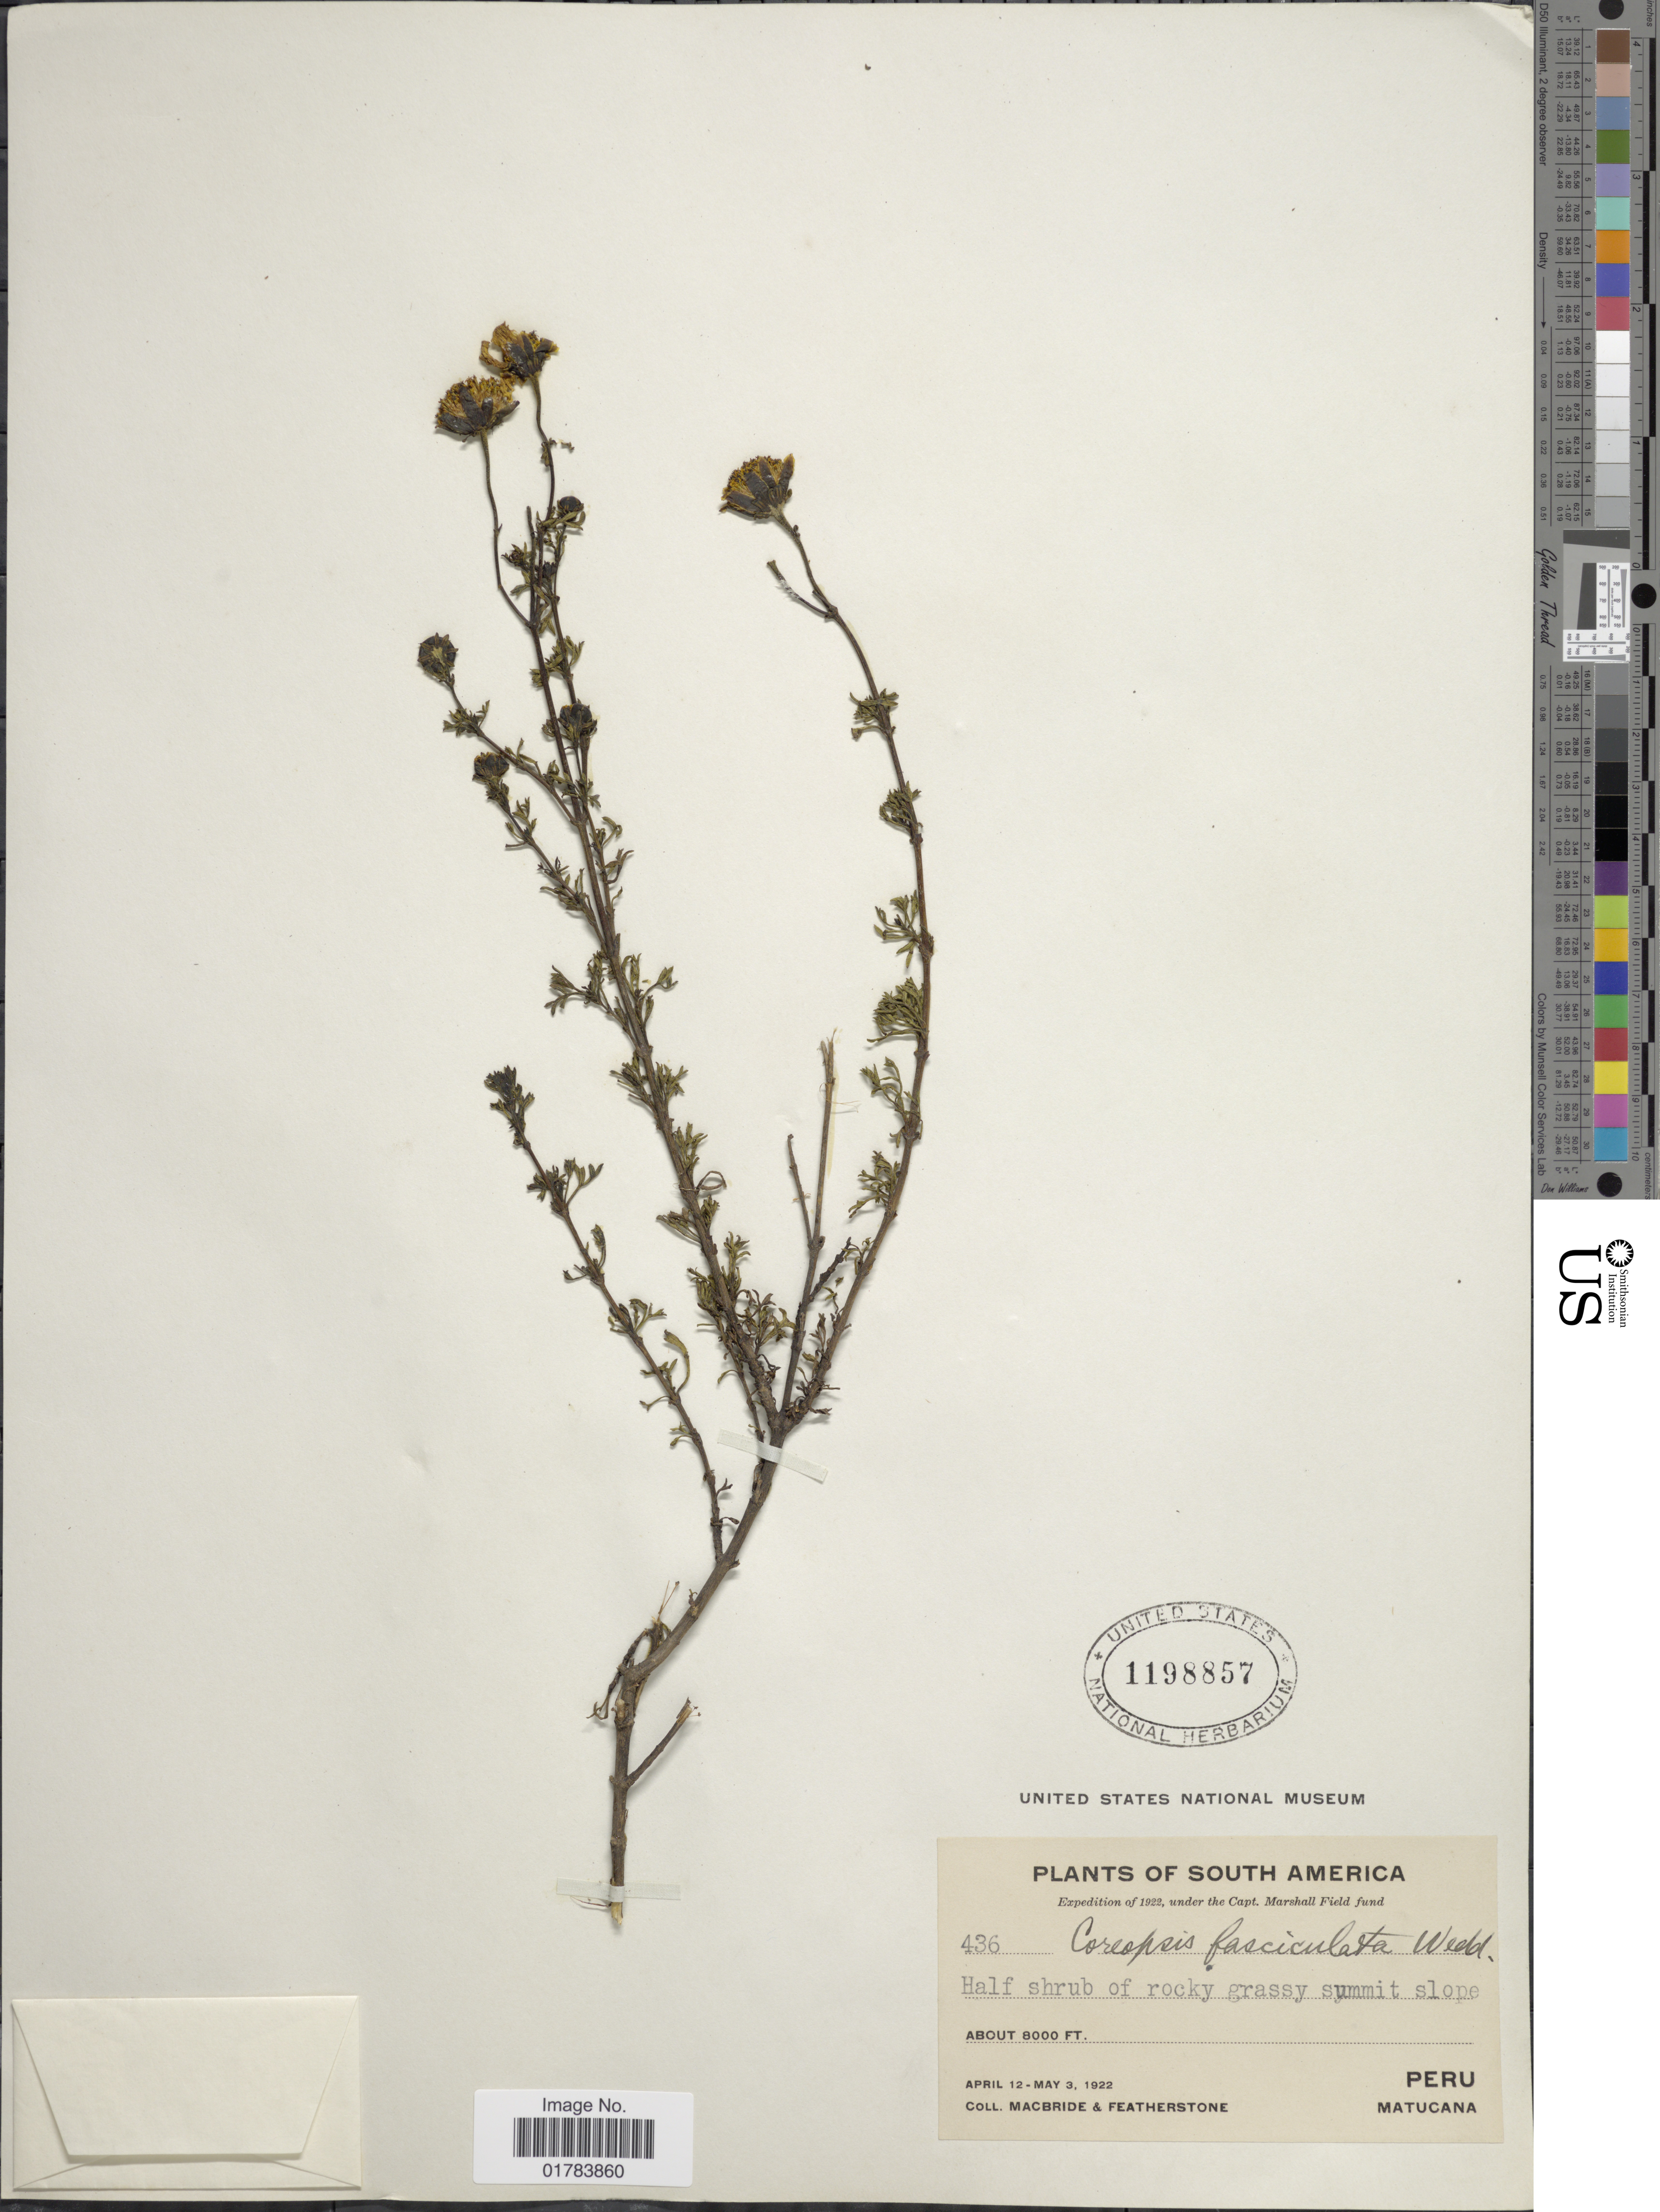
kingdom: Plantae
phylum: Tracheophyta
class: Magnoliopsida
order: Asterales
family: Asteraceae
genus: Coreopsis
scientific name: Coreopsis fasciculata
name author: Wedd.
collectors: Macbride, -- & -. Featherstone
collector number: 436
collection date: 1922-04-12/1922-05-03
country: Peru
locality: Matucana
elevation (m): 2438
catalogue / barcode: US 1198857